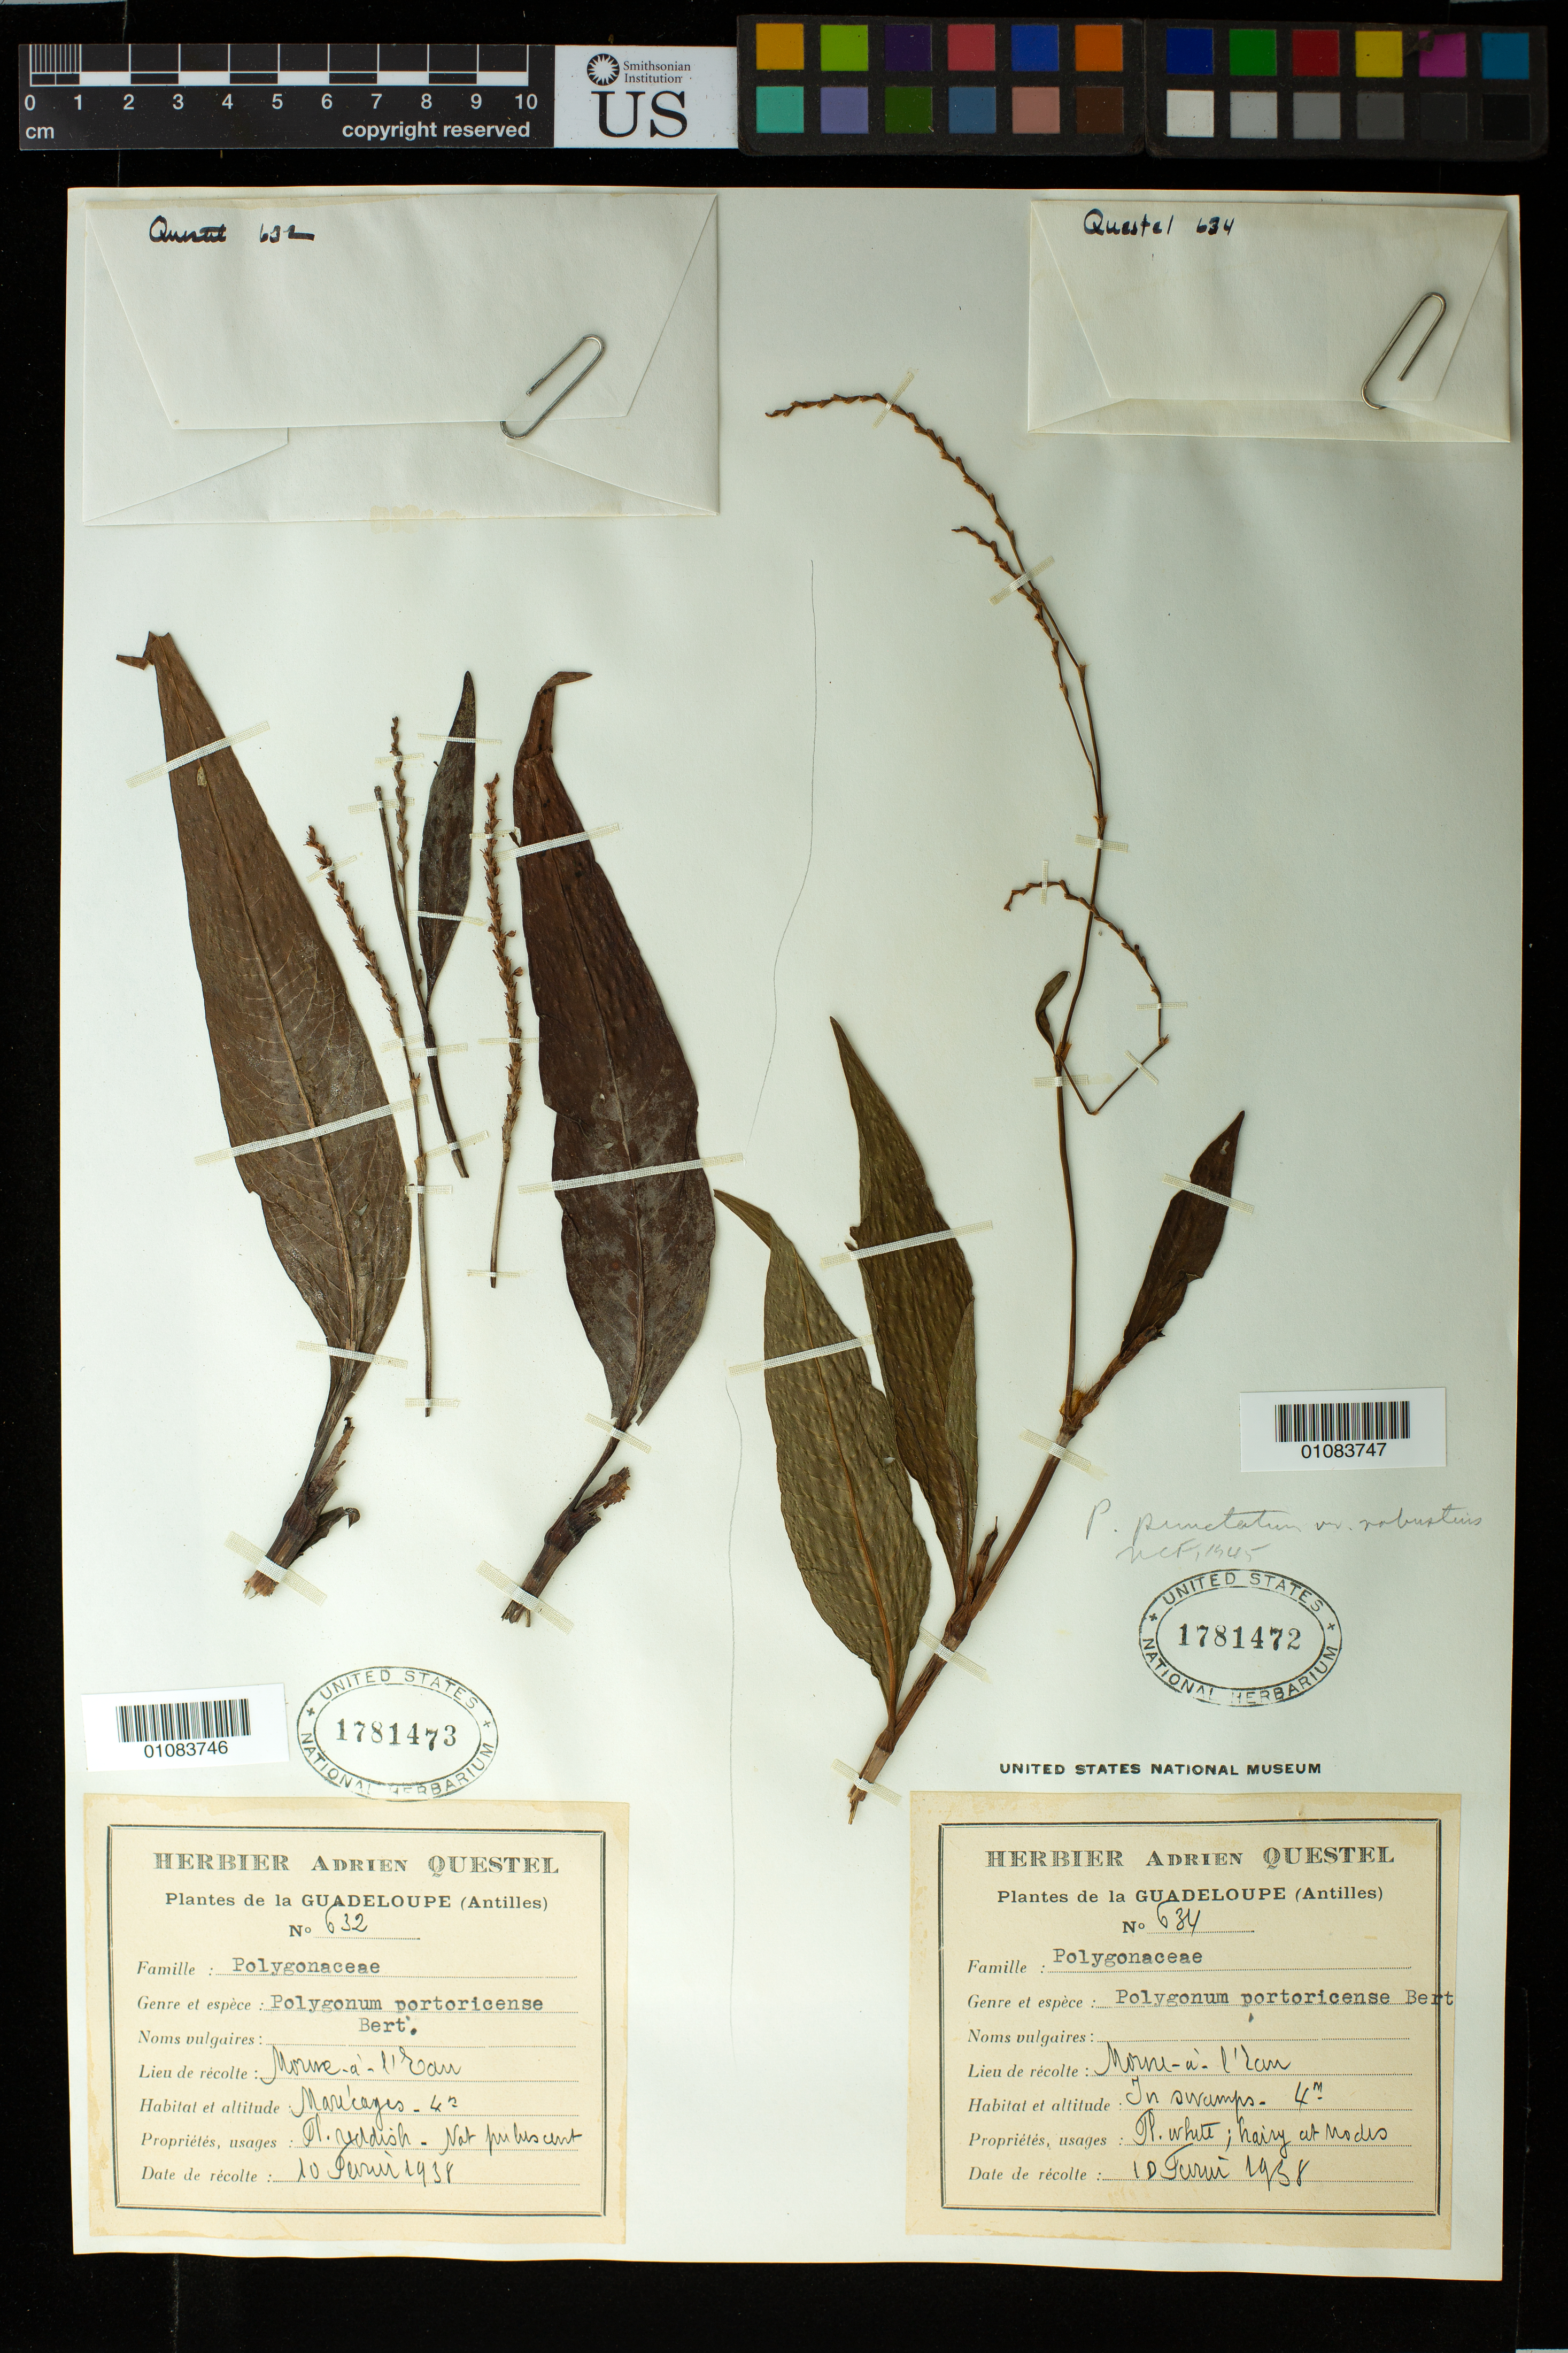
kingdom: Plantae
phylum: Tracheophyta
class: Magnoliopsida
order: Caryophyllales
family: Polygonaceae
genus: Polygonum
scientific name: Polygonum portoricense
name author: Bertero ex Endl.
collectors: A. Questel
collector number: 632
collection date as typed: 10 Feb 1938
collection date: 1938-02-10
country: Guadeloupe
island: Grande Terre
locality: Morne-a-l'Eau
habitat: marécages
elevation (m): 4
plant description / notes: on same sheet as USNH number 1781472 (barcode 01083747)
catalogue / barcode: US 1781463